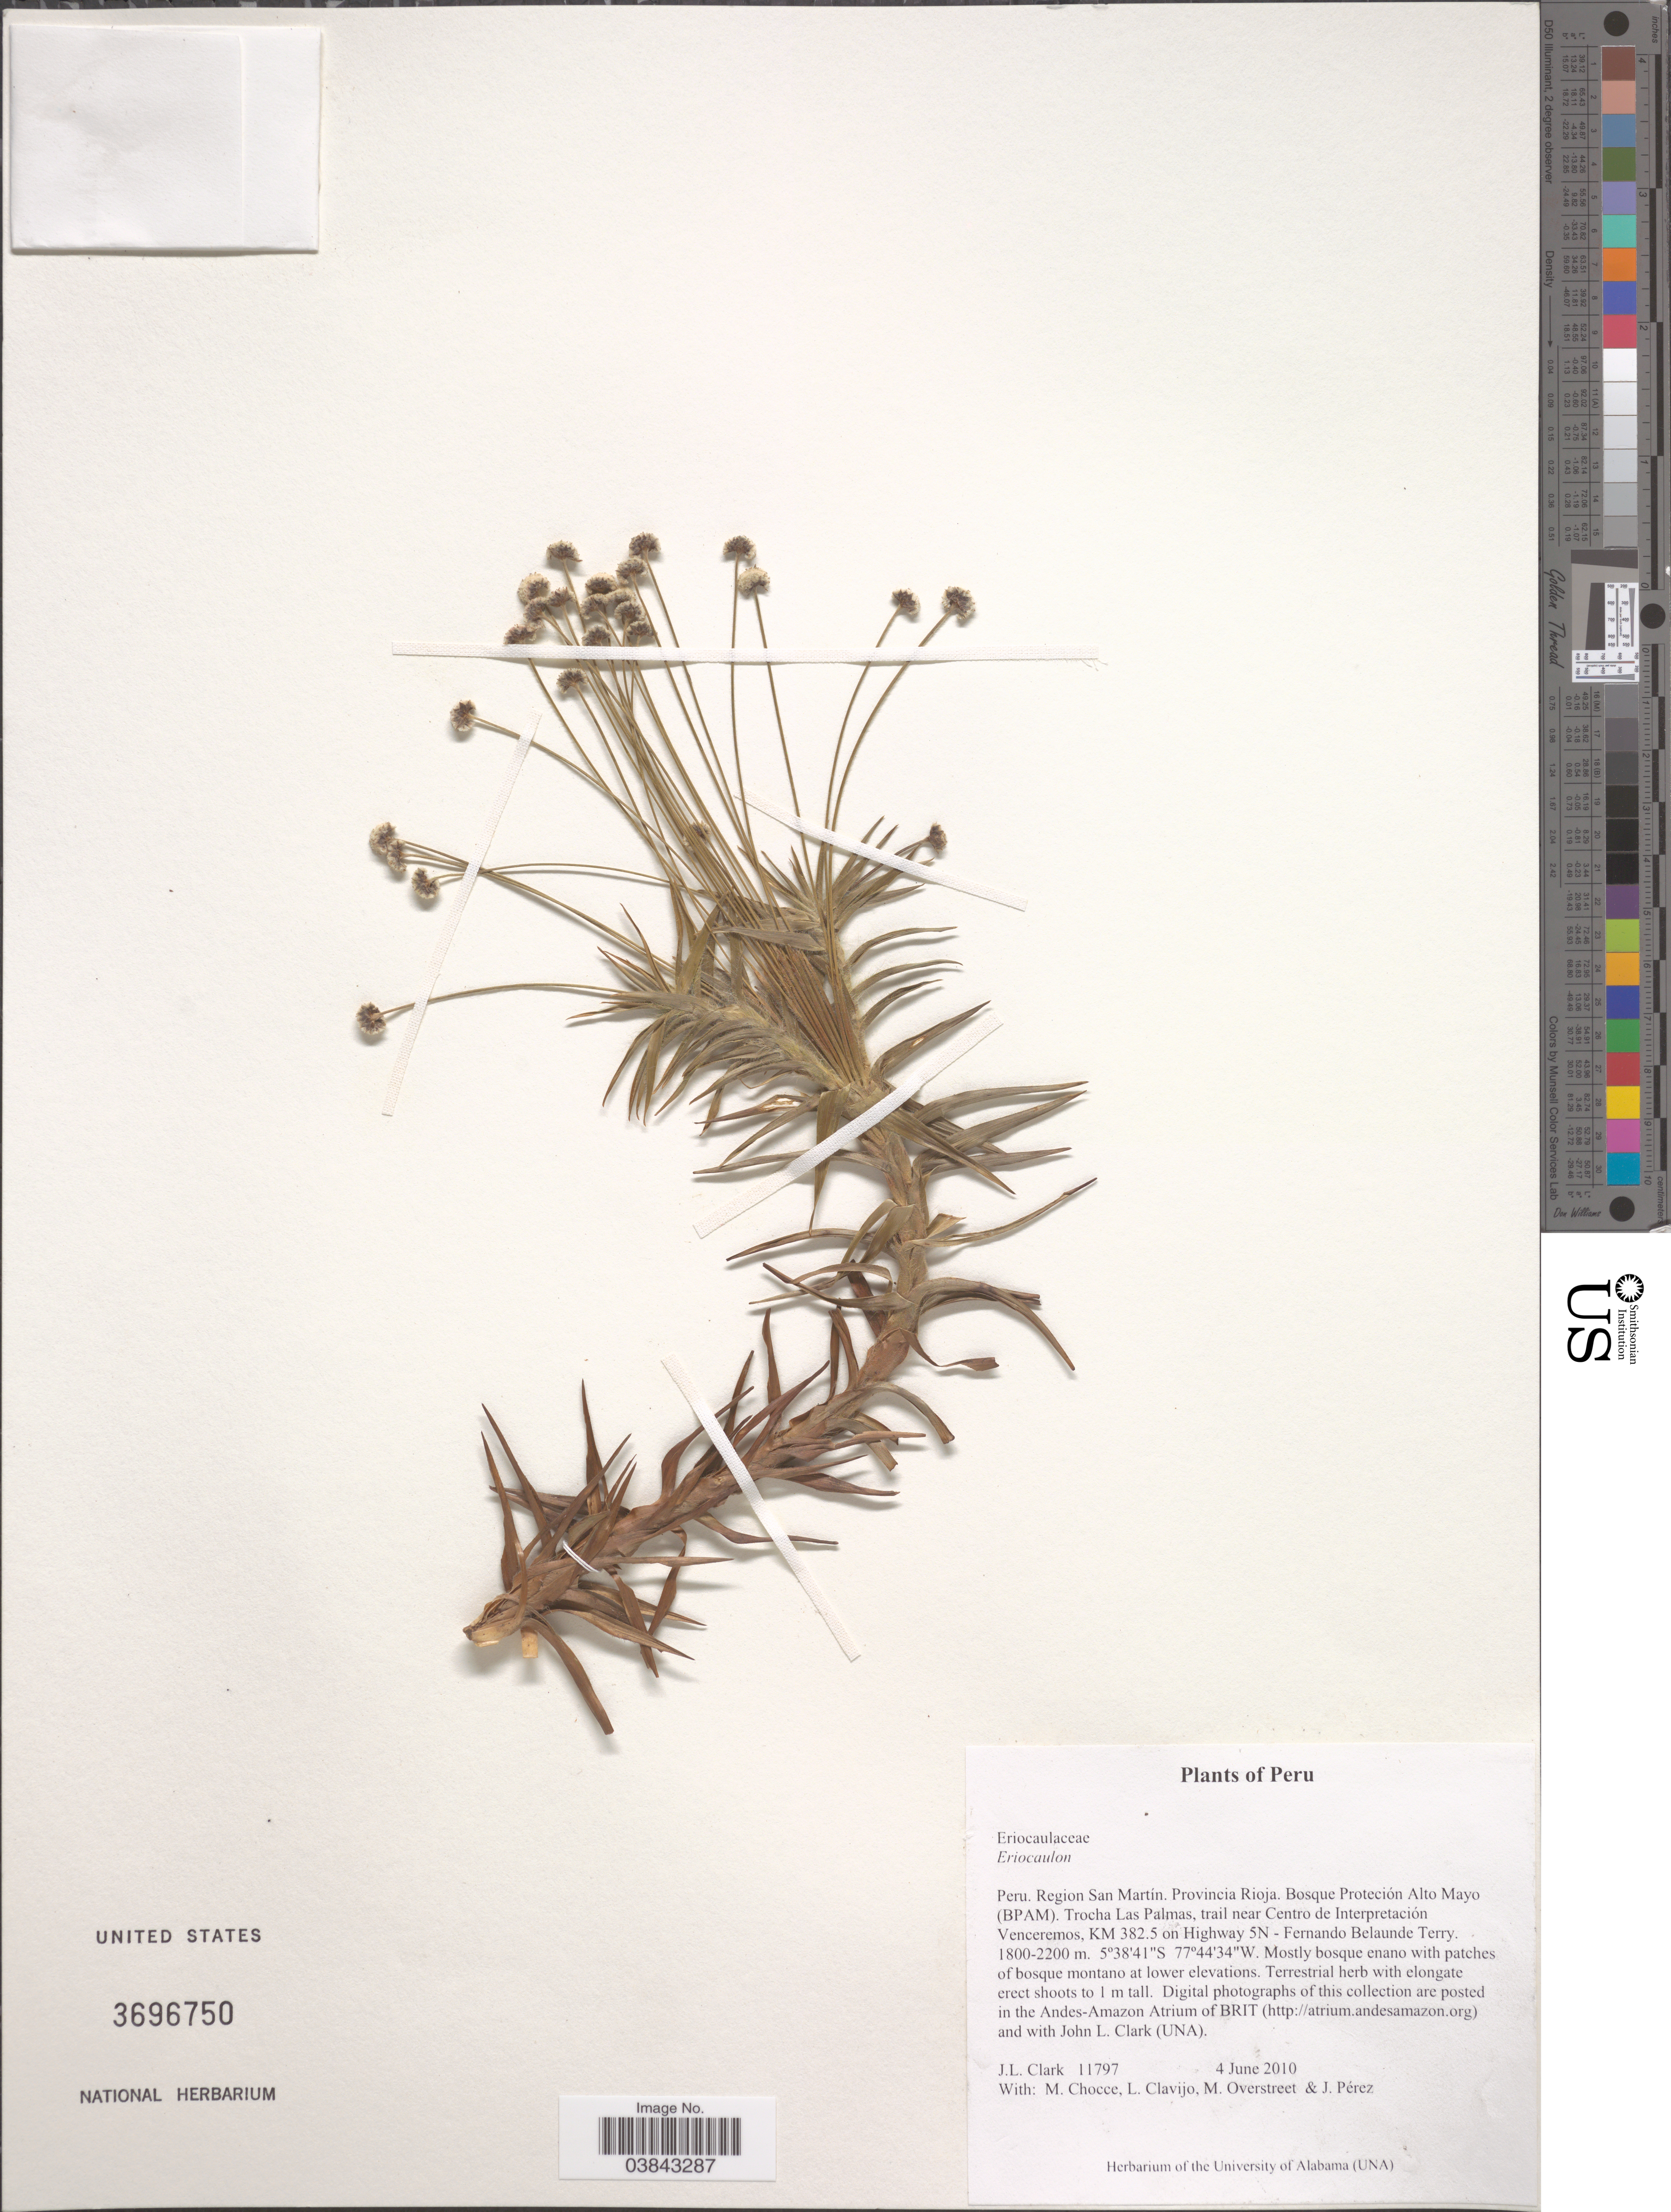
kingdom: Plantae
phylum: Tracheophyta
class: Liliopsida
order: Poales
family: Eriocaulaceae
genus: Eriocaulon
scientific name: Eriocaulon sp.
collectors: J. L. Clark, M. Chocce, L. Clavijo, M. Overstreet & J. Pérez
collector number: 11797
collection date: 2010-06-04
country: Peru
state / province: San Martín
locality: Region San Martín. Provincia Rioja. Bosque Proteción Alto Mayo (BPAM). Trocha Las Palmas, trail near Centro de Interpretación Venceremos, KM 382.5 on Highway 5N - Fernando Belaunde Terry.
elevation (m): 1800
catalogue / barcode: US 3696750